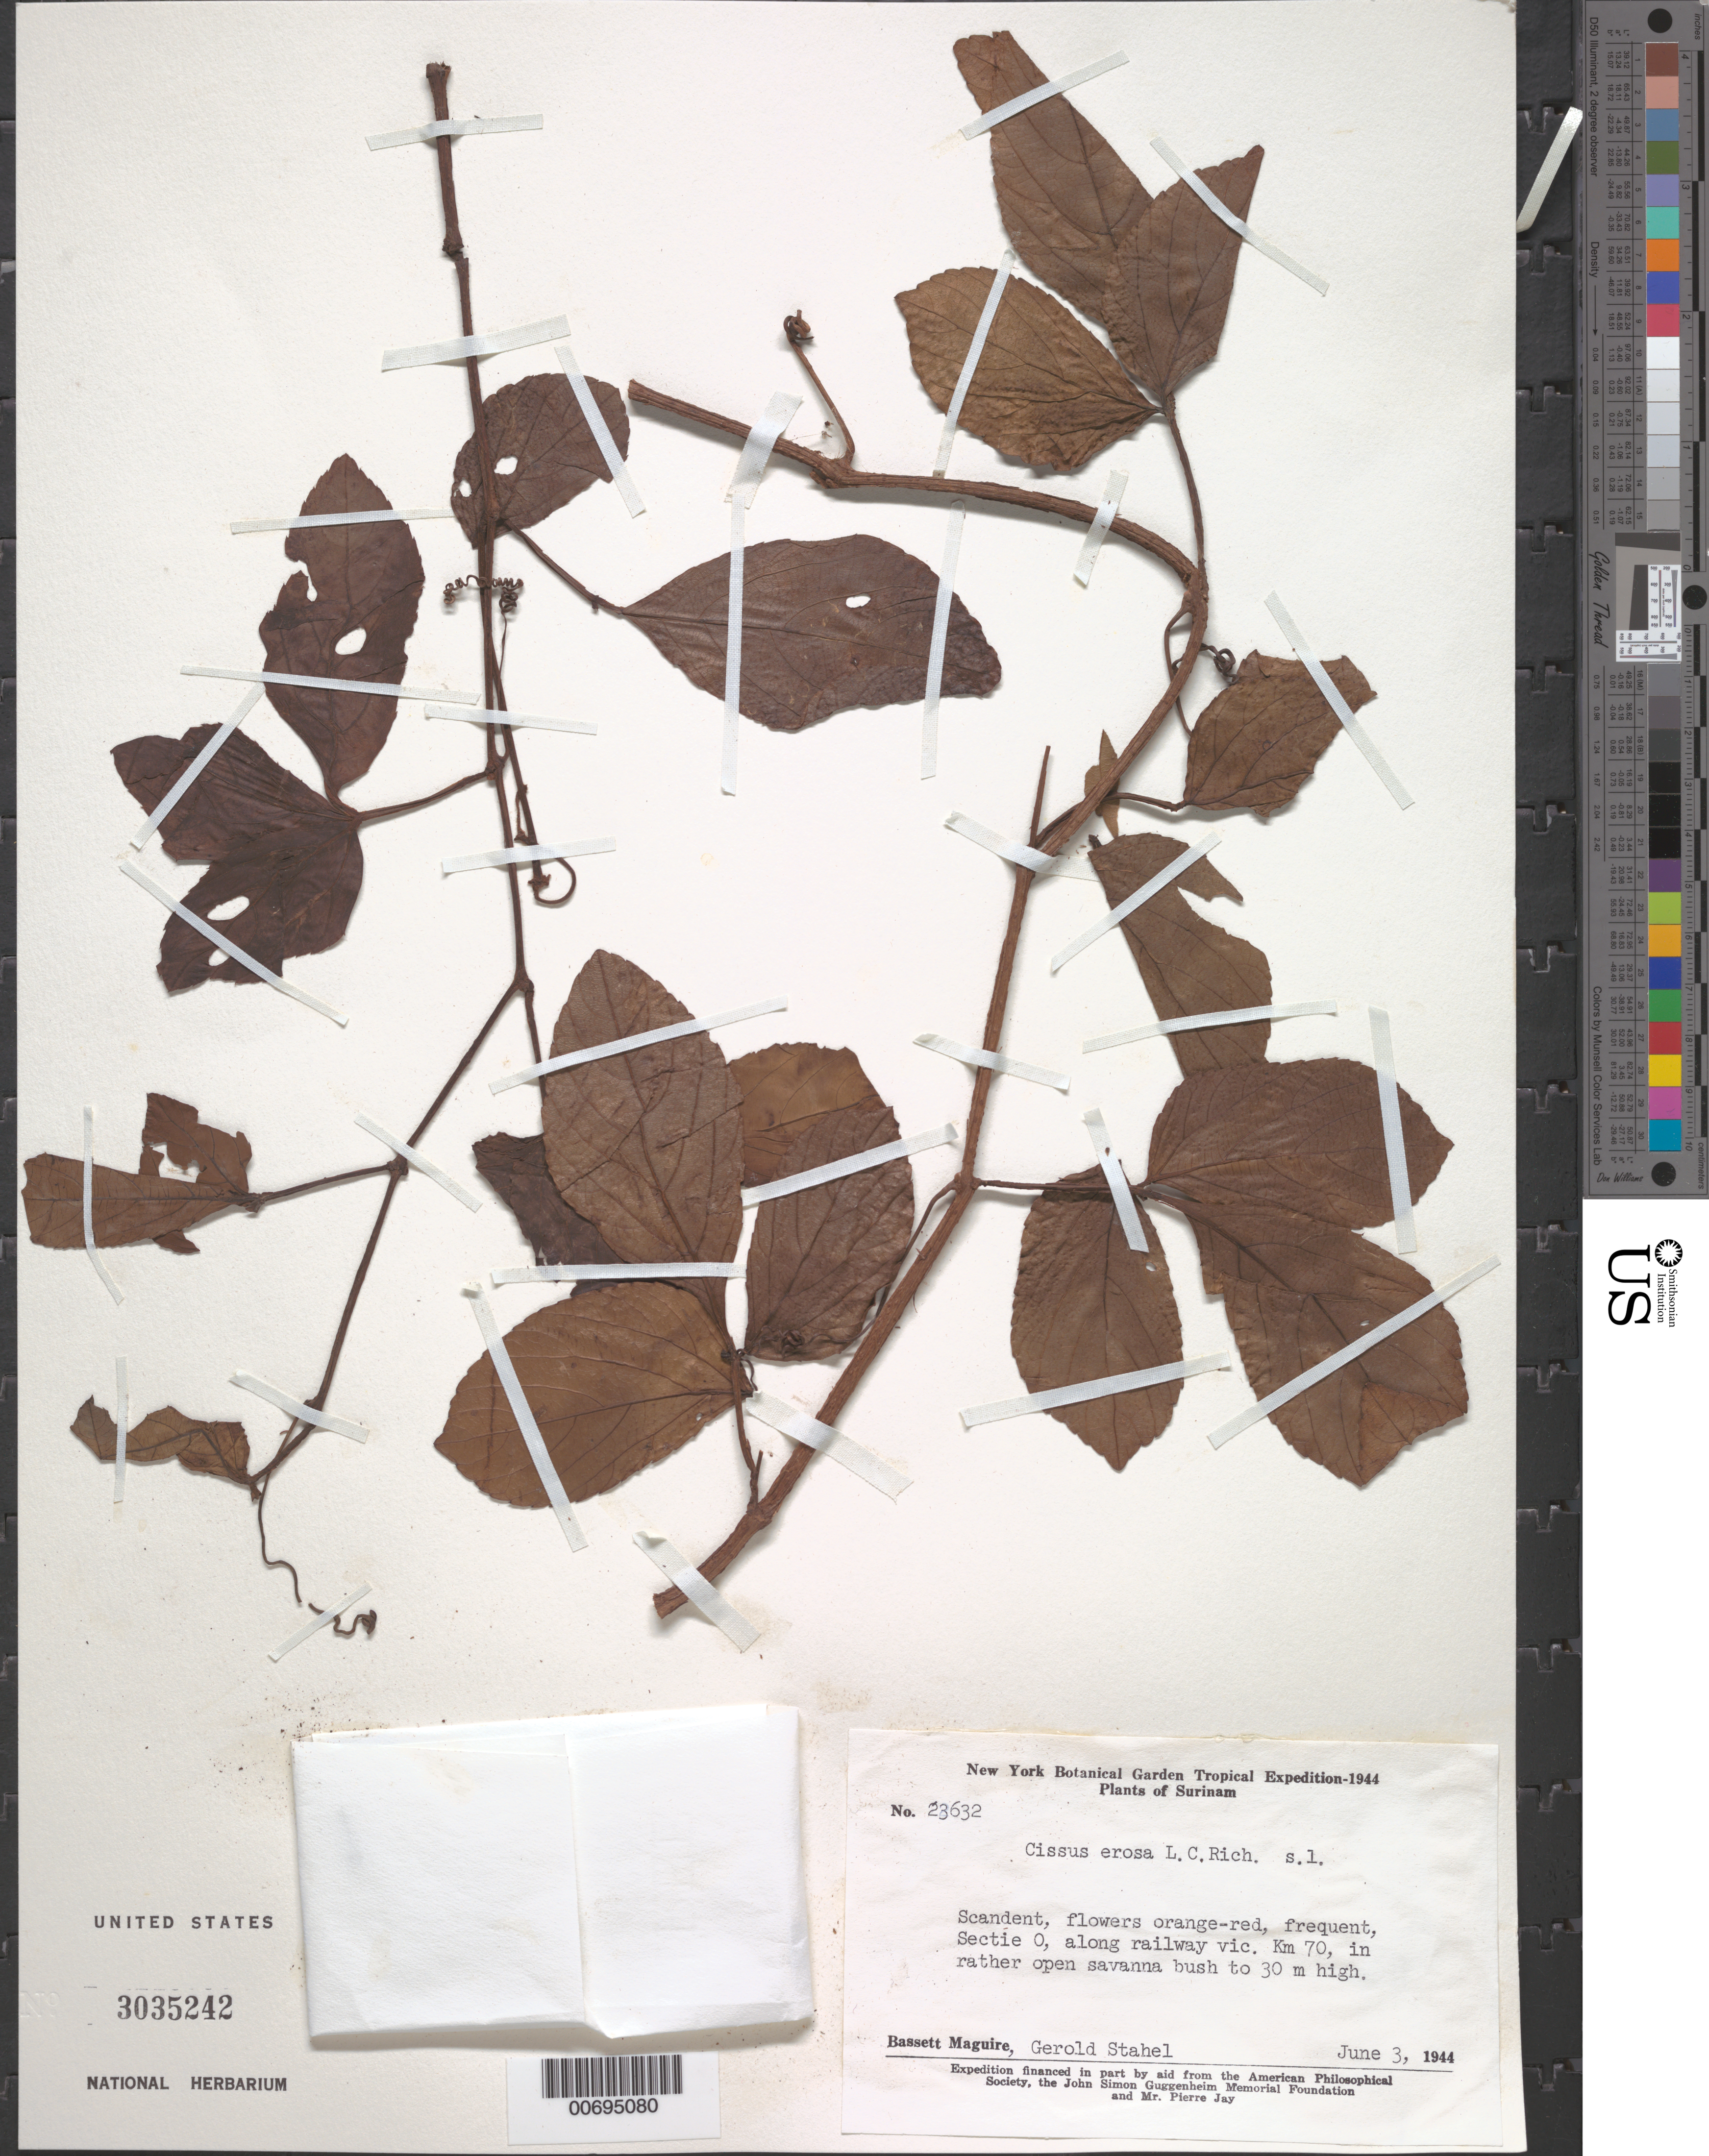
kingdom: Plantae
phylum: Tracheophyta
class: Magnoliopsida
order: Vitales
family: Vitaceae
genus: Cissus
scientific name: Cissus erosa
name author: Rich.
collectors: B. Maguire & G. Stahel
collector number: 23632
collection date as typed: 3-Jun-44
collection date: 1944-06-03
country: Suriname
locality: Zanderij Is, Sectie O, km 70, along railroad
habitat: Along railroad, open savanna bush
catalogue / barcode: US 3035242